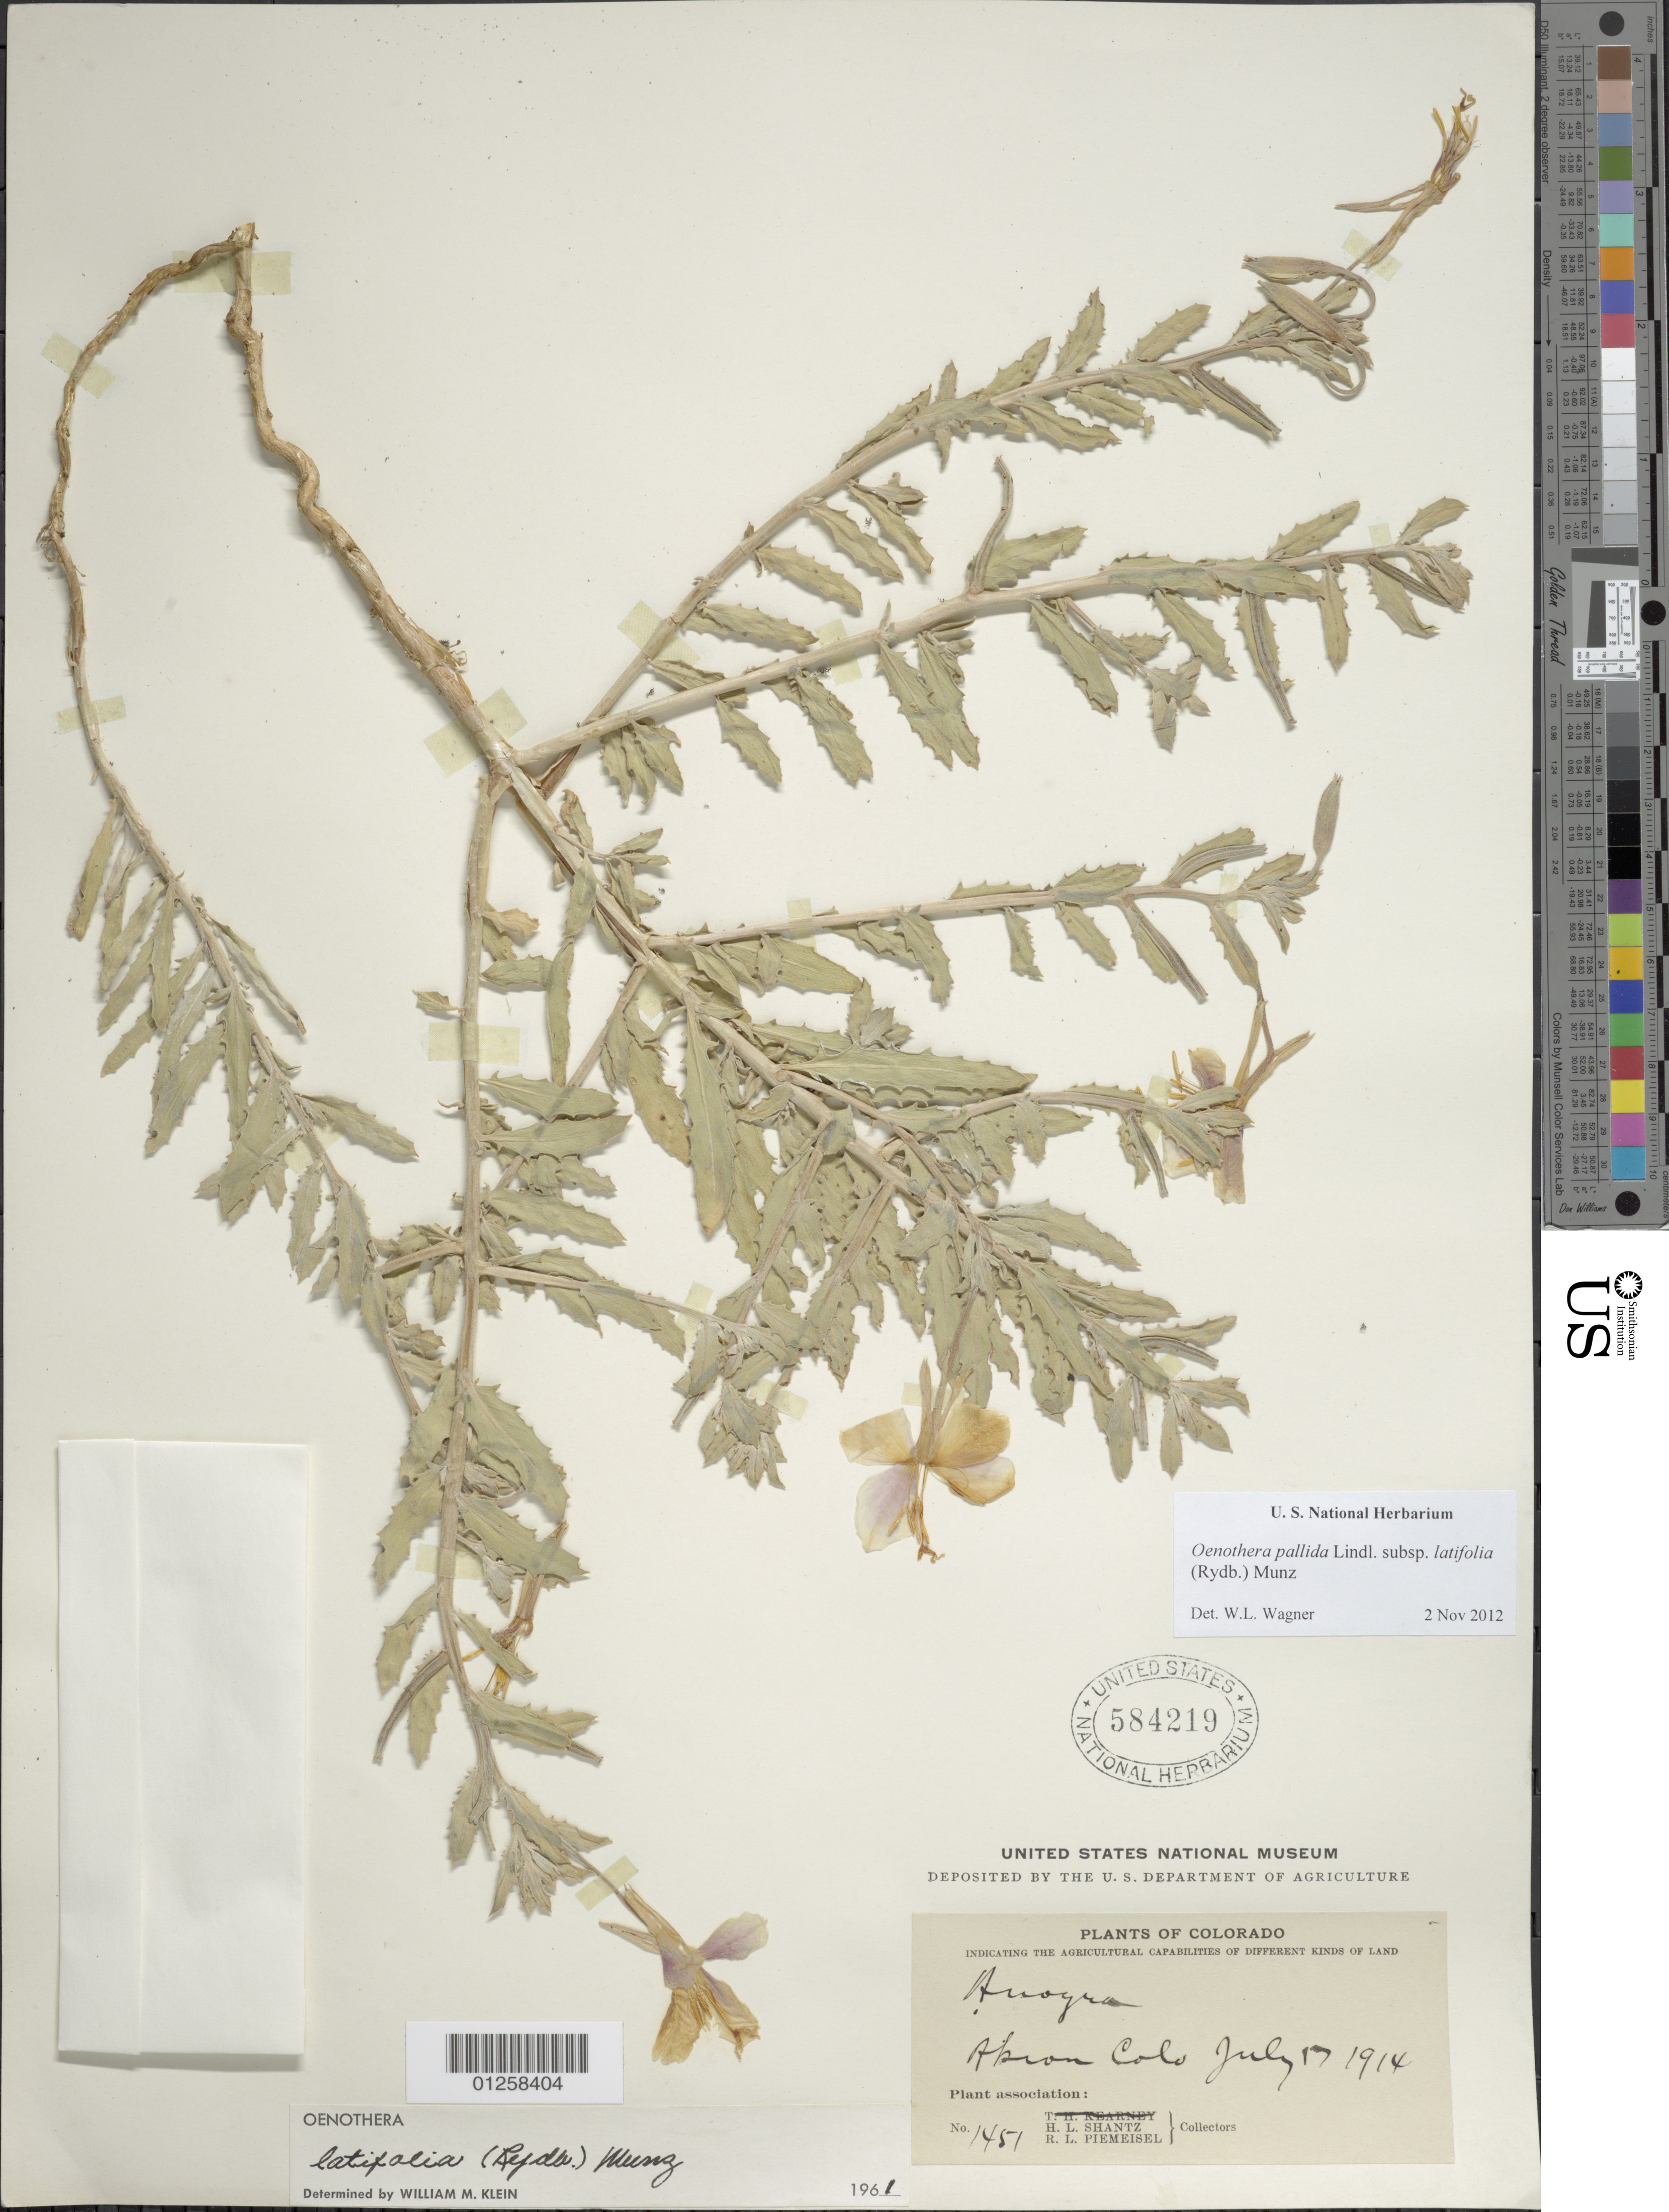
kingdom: Plantae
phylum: Tracheophyta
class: Magnoliopsida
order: Myrtales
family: Onagraceae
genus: Oenothera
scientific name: Oenothera pallida subsp. latifolia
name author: (Rydb.) Munz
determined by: Wagner, W. L., (BOT), Smithsonian Institution - National Museum of Natural History (UNITED STATES)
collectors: H. Shantz & R. Piemeisel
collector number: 1451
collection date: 1914-07-17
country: United States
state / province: Colorado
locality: Akron.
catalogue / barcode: US 584219